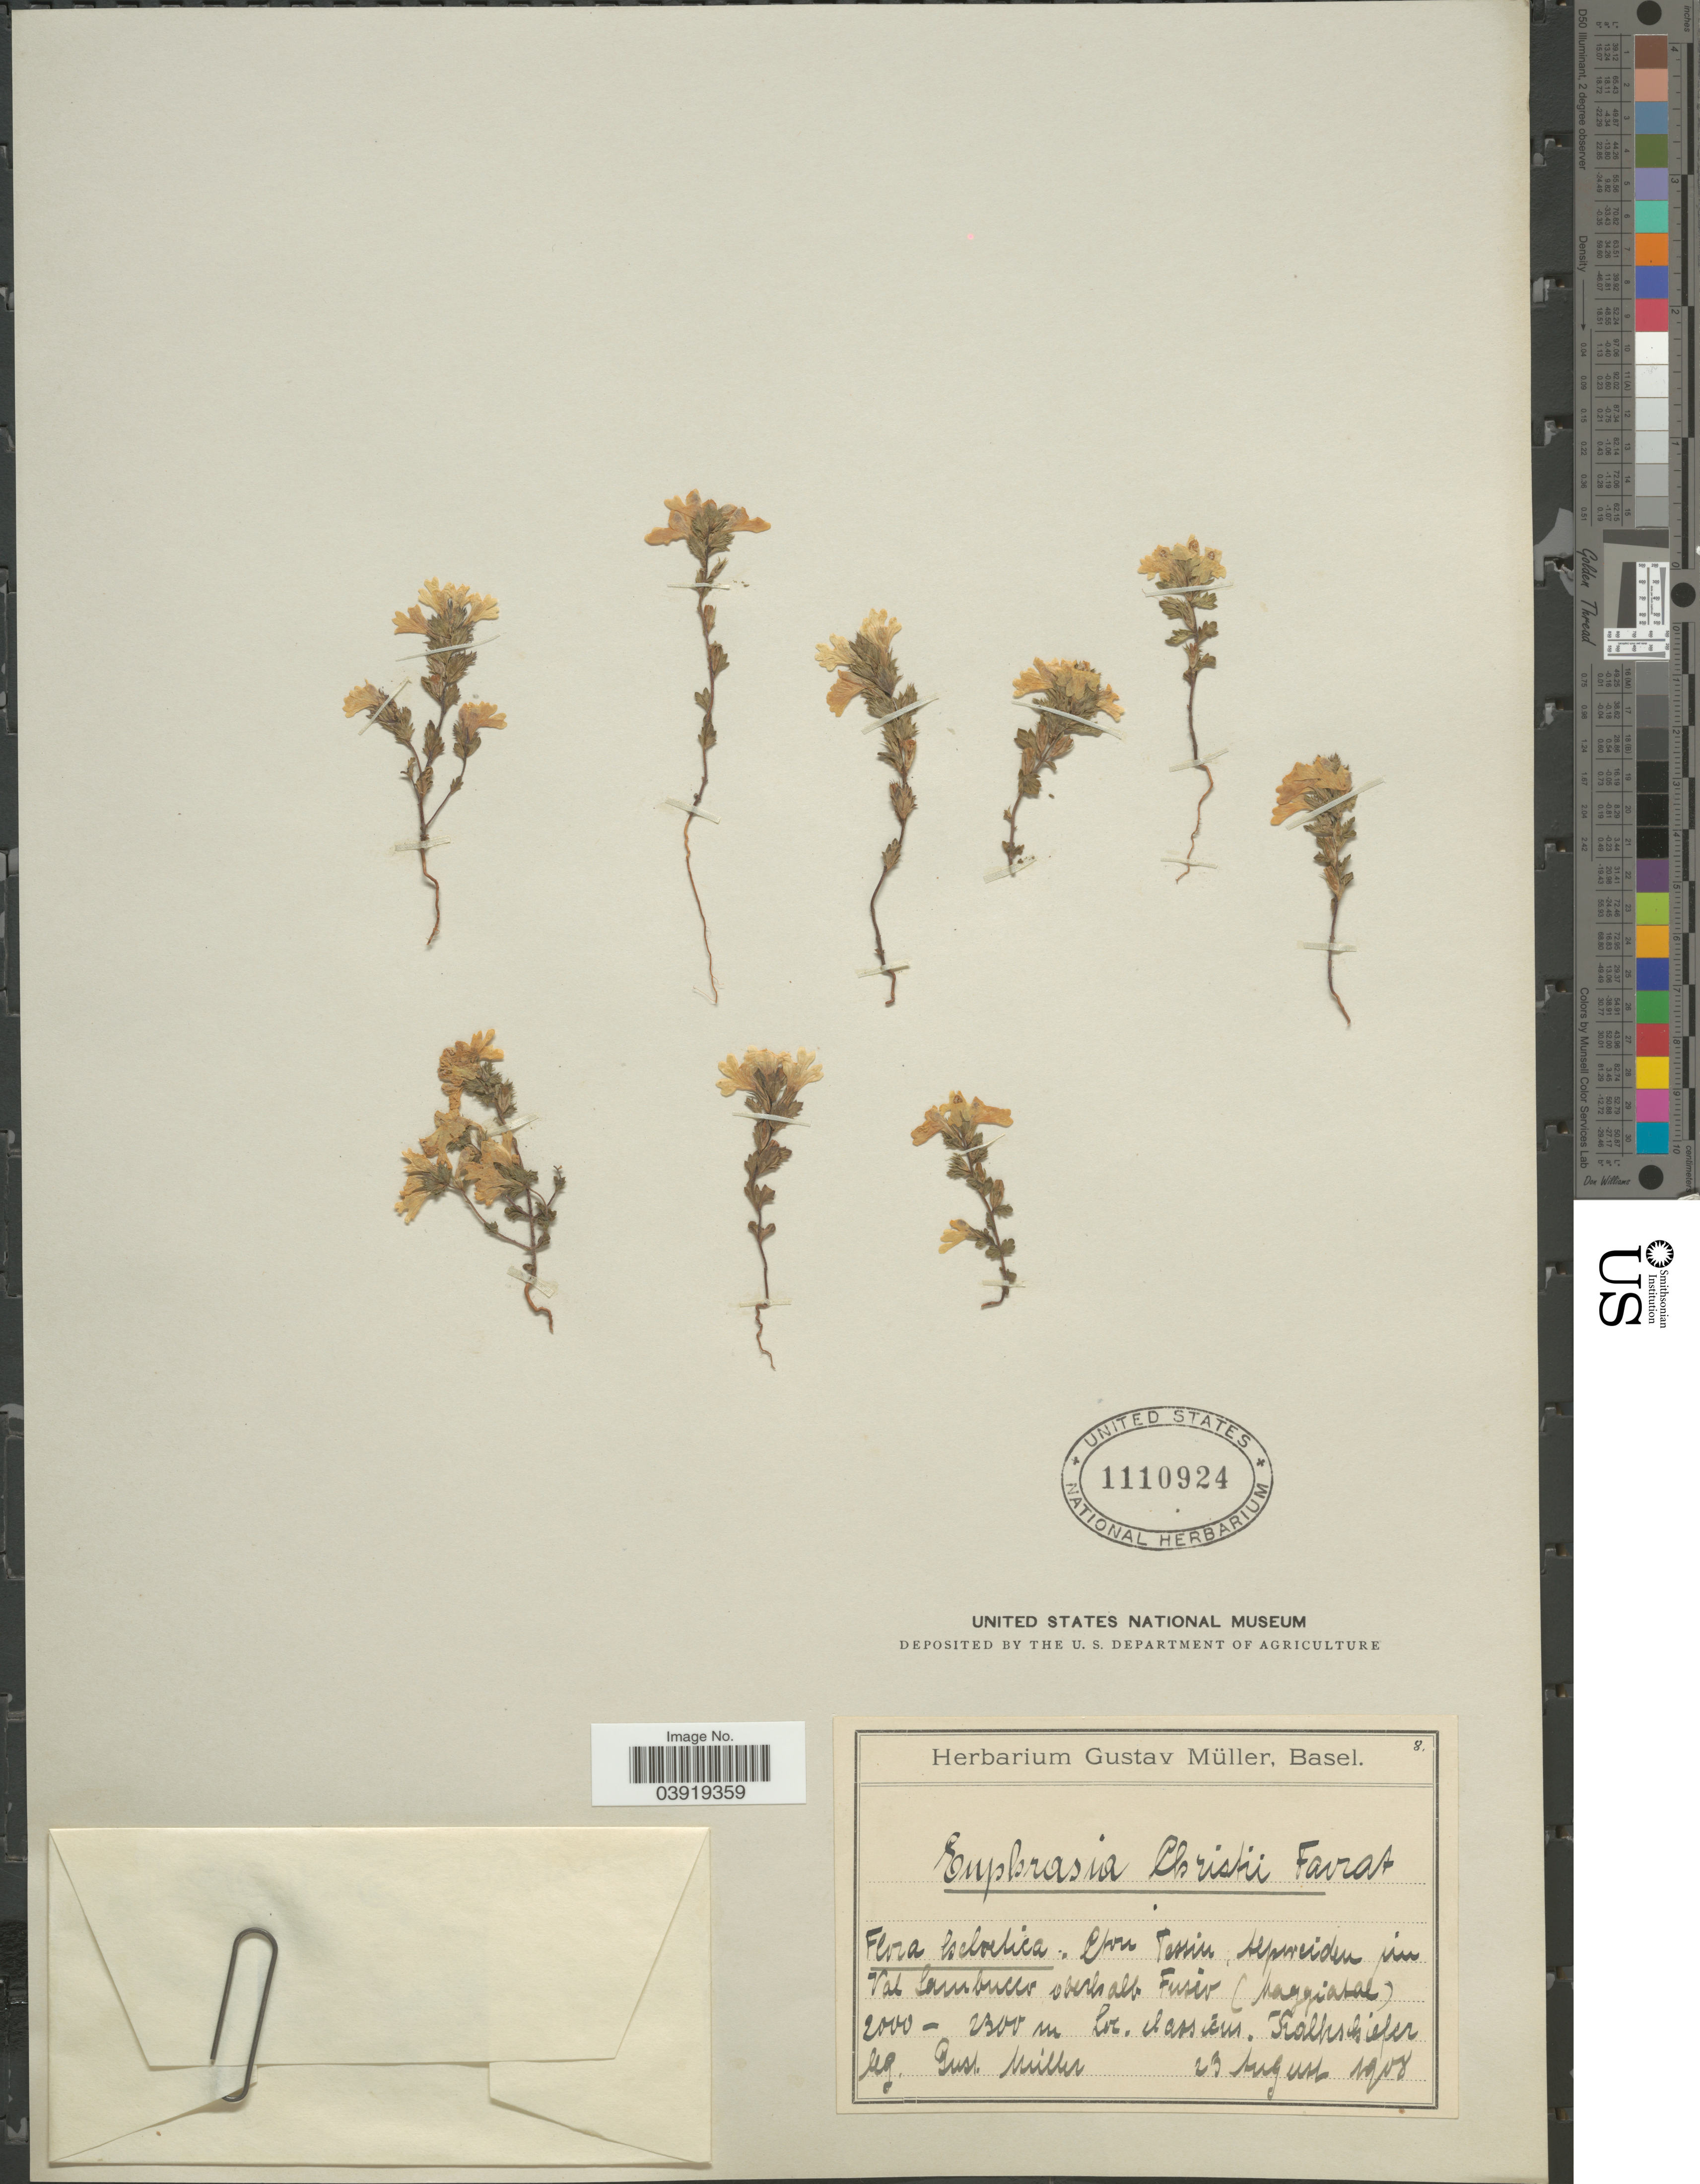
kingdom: Plantae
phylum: Tracheophyta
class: Magnoliopsida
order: Lamiales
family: Orobanchaceae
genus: Euphrasia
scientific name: Euphrasia christii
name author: Favrat ex Gremli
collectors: G. Muller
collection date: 1908-08-23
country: Switzerland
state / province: Ticino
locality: Helvetica: Cton Tessin, sepereiden im Val Sambucco oberhalb Fusio (Maggiatal).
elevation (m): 2000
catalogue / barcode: US 1110924